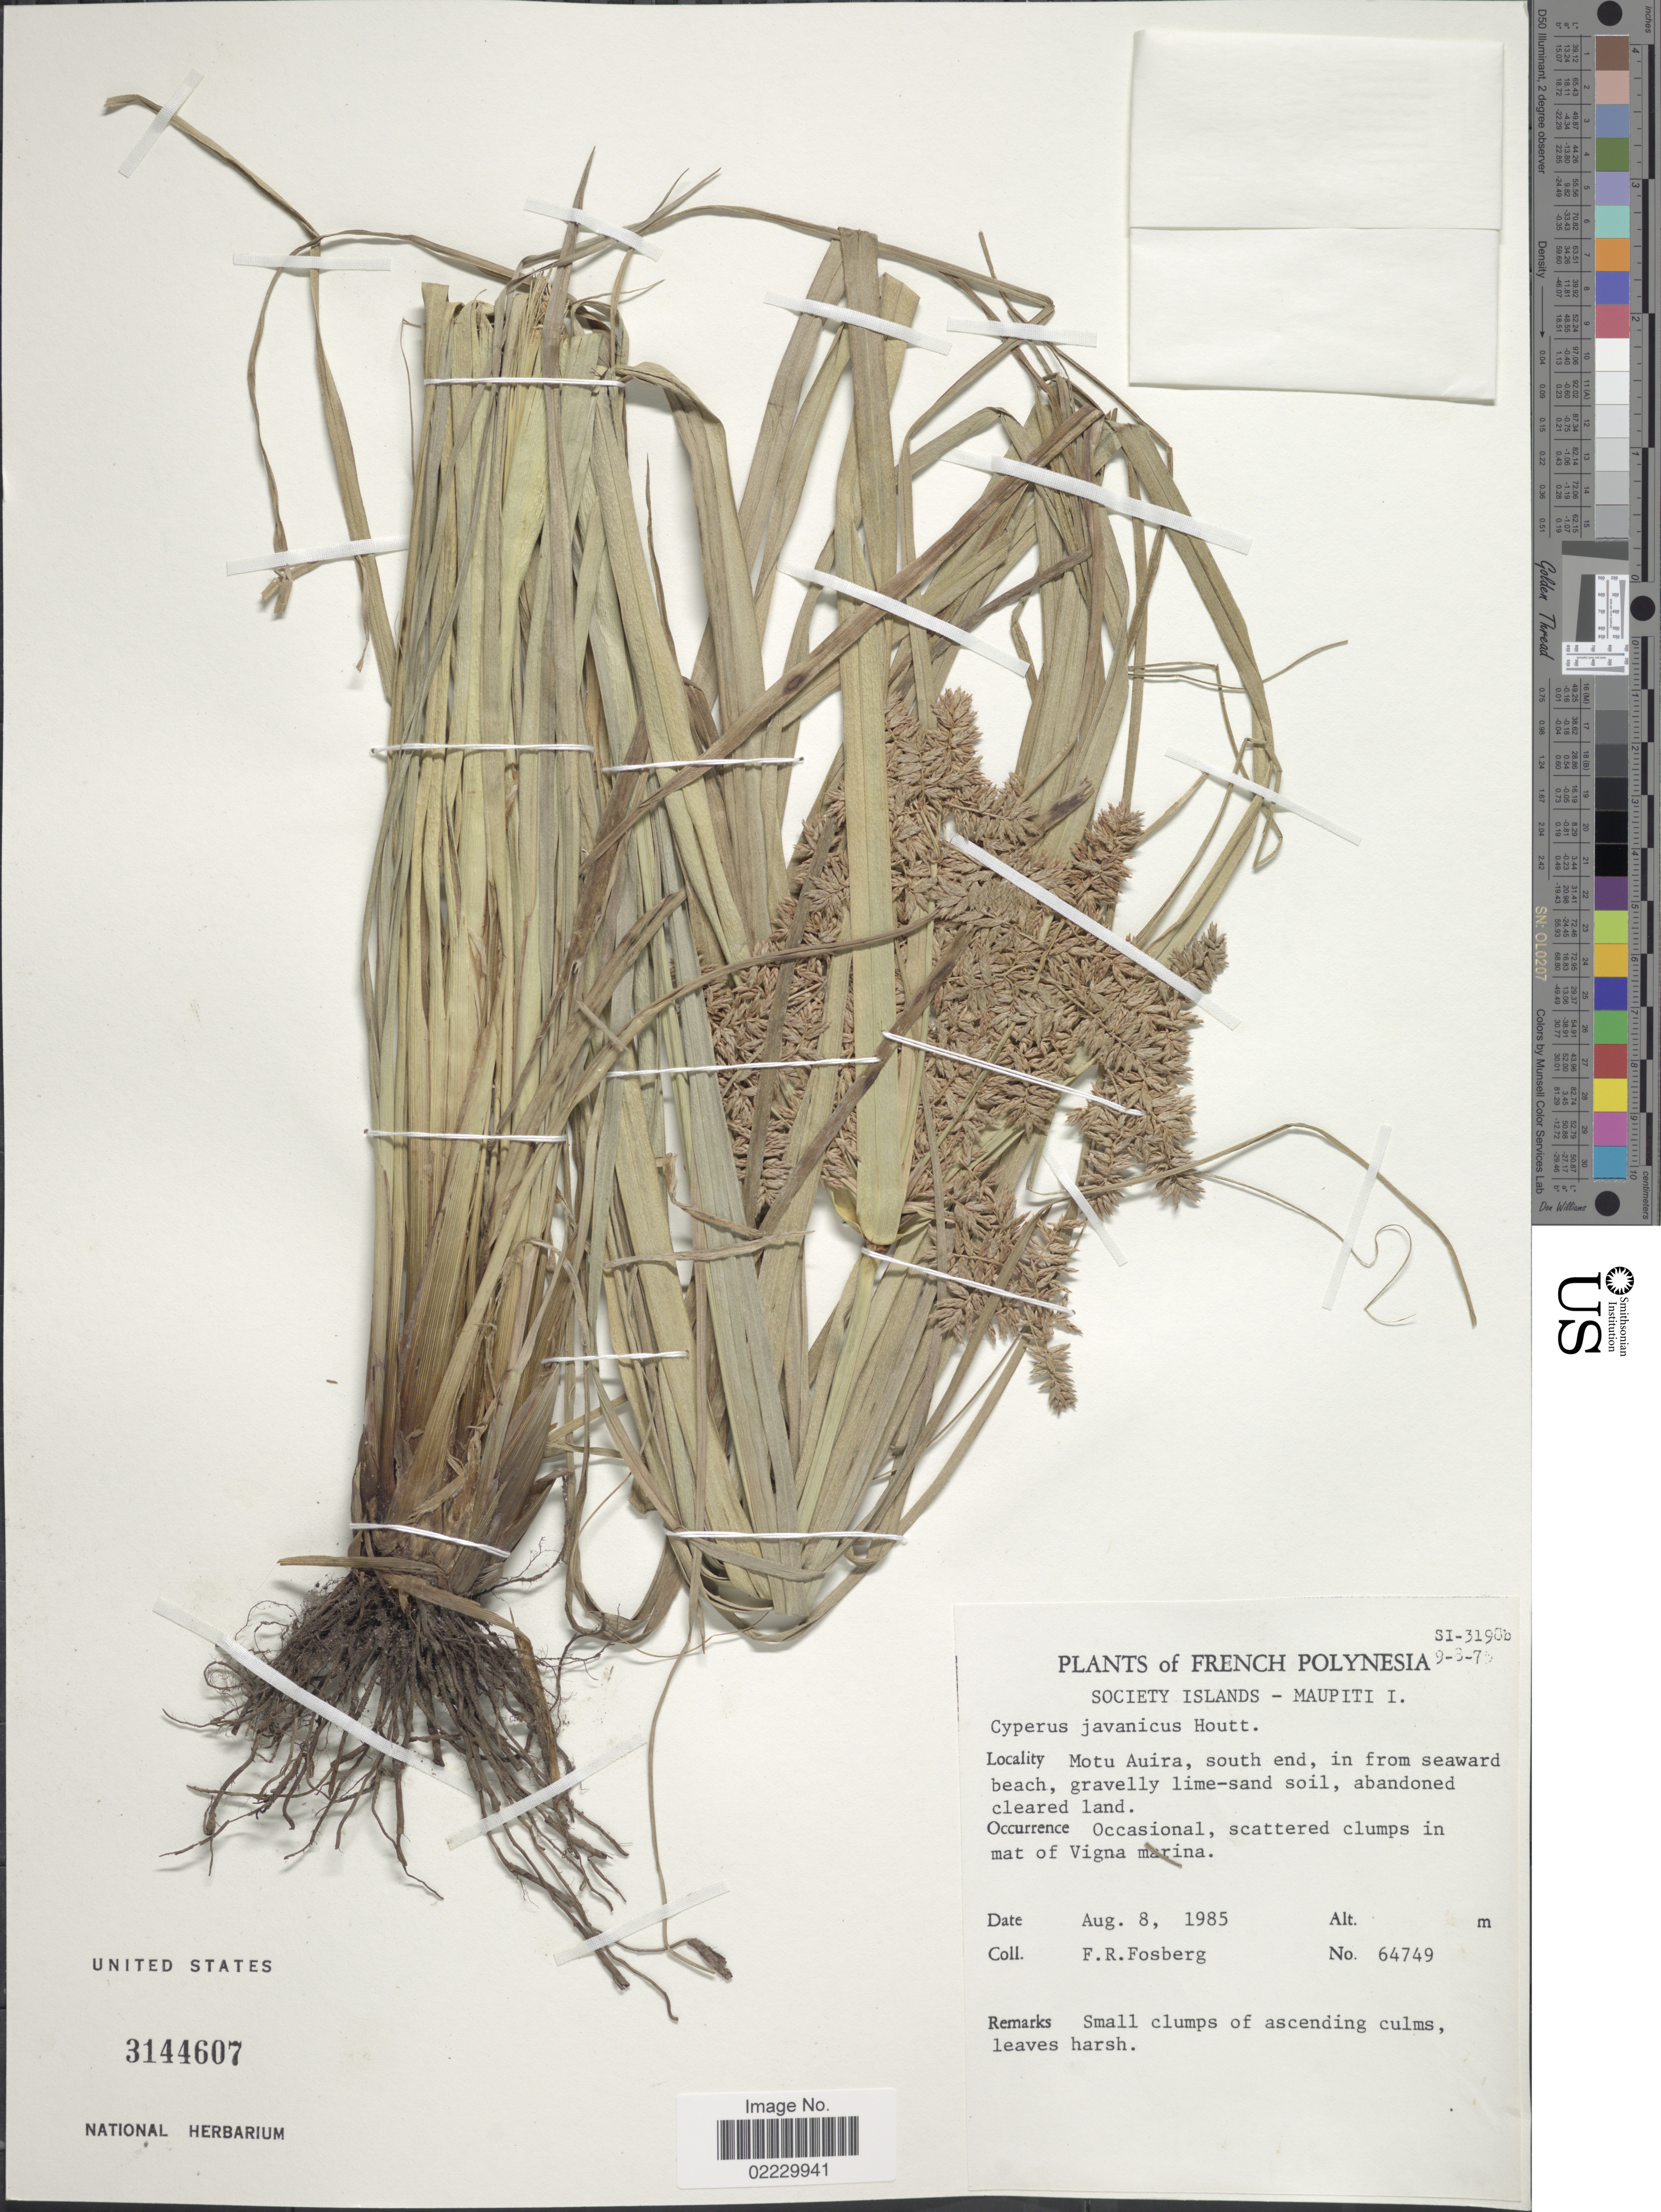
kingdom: Plantae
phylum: Tracheophyta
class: Liliopsida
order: Poales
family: Cyperaceae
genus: Cyperus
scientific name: Cyperus javanicus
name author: Houtt.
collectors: F. R. Fosberg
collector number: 64749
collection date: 1985-08-08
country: French Polynesia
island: Maupiti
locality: Maupiti I. Motu Auira, south end, in from seaward beach. Society Islands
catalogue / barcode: US 3144607